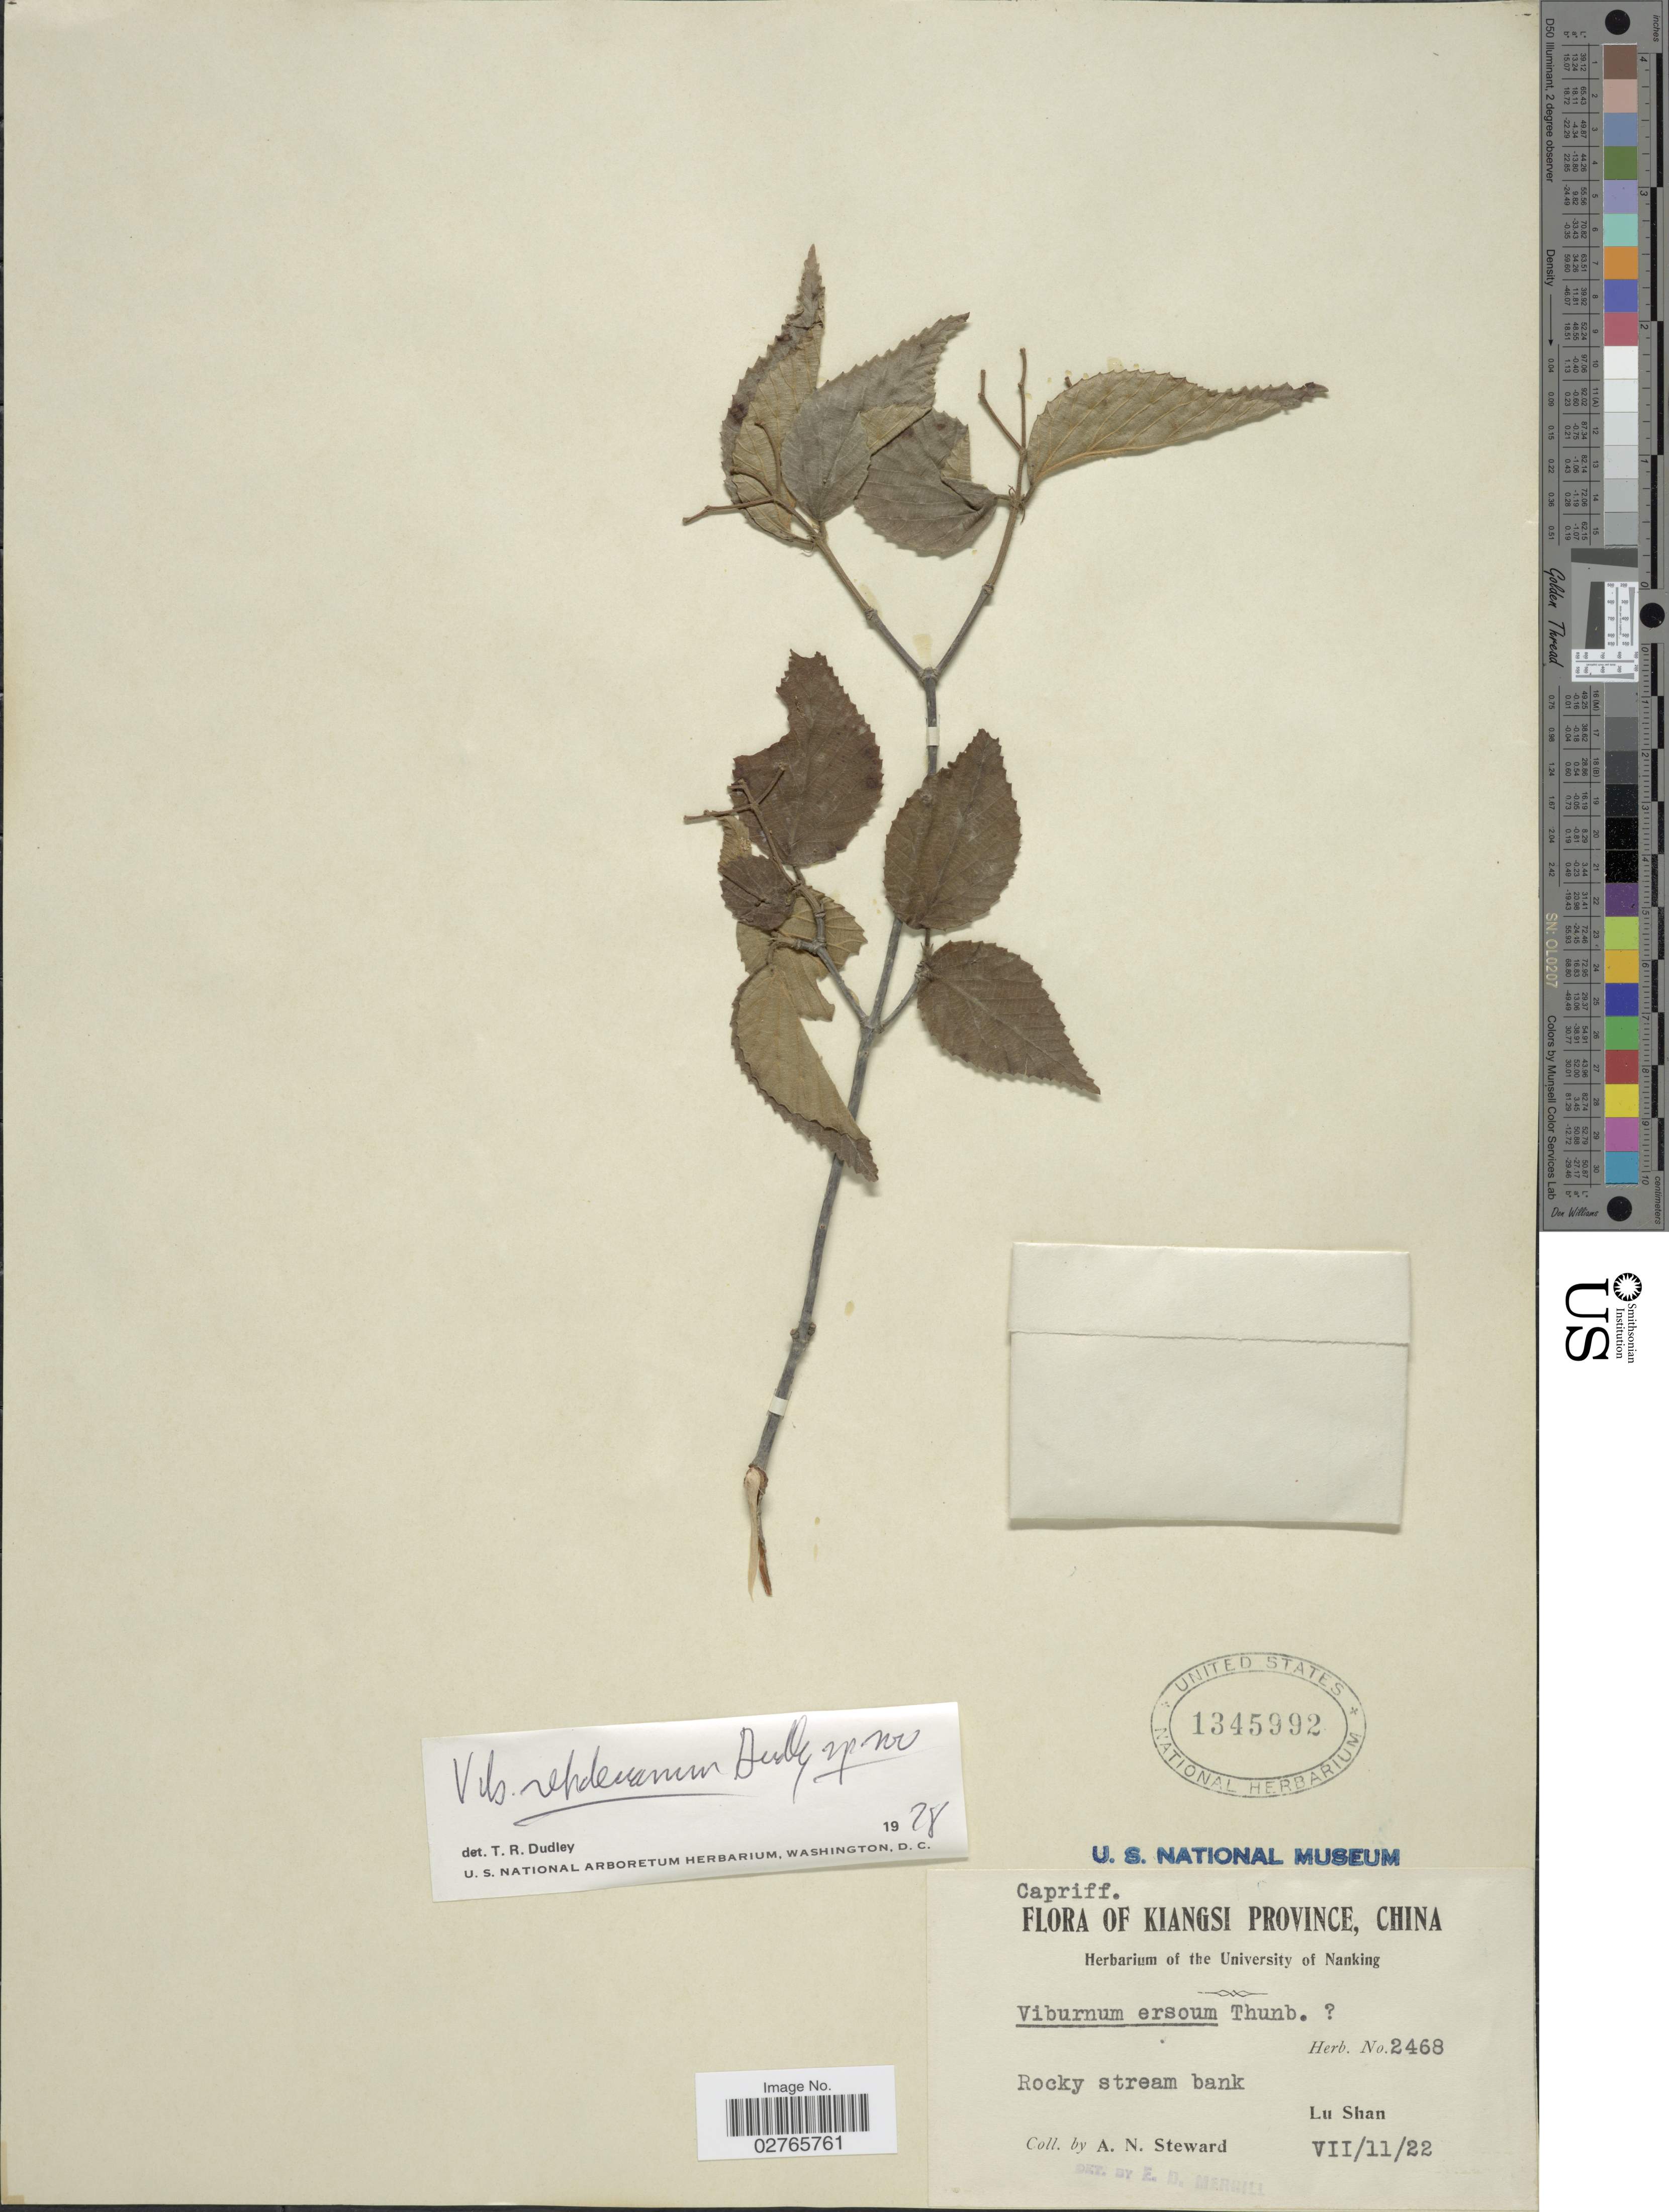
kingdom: Plantae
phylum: Tracheophyta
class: Magnoliopsida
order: Dipsacales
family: Viburnaceae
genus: Viburnum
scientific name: Viburnum erosum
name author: Thunb.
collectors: A. N. Steward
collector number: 2468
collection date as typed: Transcribed d/m/y: 11/7/22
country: China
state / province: Jiangxi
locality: Kiangsi Province. Lu Shan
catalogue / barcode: US 1345992